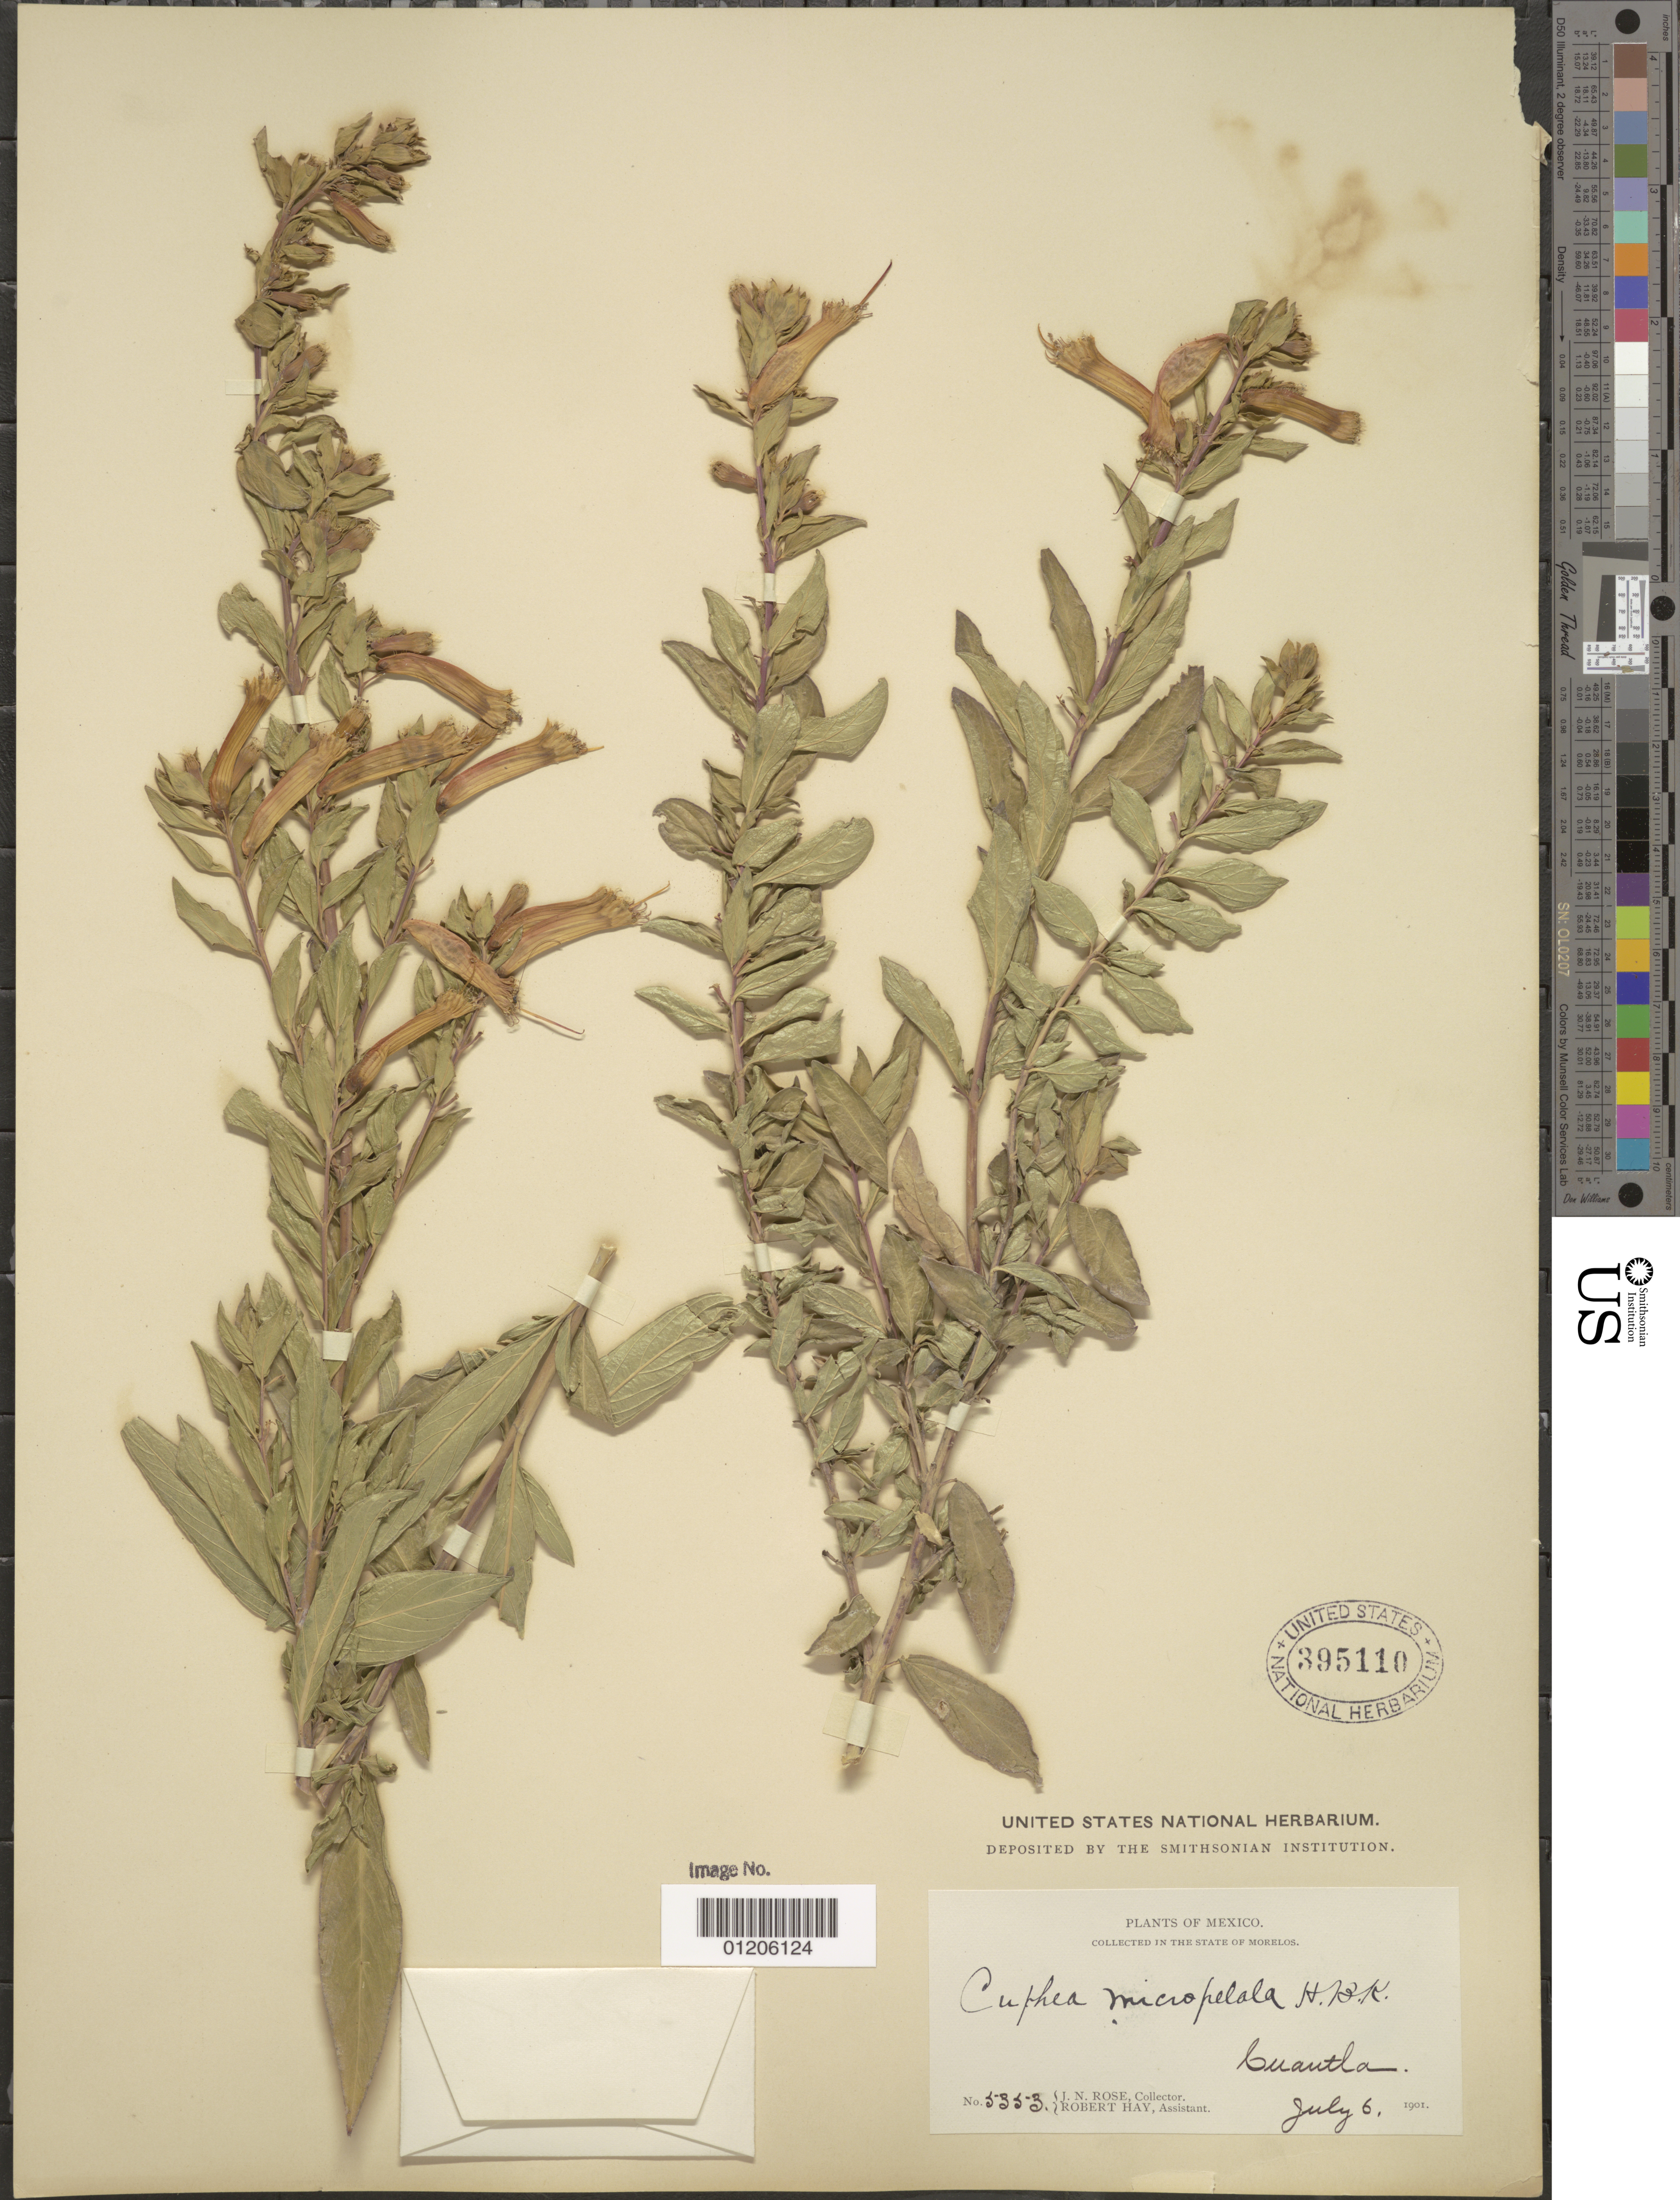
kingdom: Plantae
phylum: Tracheophyta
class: Magnoliopsida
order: Myrtales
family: Lythraceae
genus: Cuphea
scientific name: Cuphea micropetala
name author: Kunth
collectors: J. N. Rose & R. Hay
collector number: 5353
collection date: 1901-07-06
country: Mexico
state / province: Morelos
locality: Guautla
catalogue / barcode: US 395110